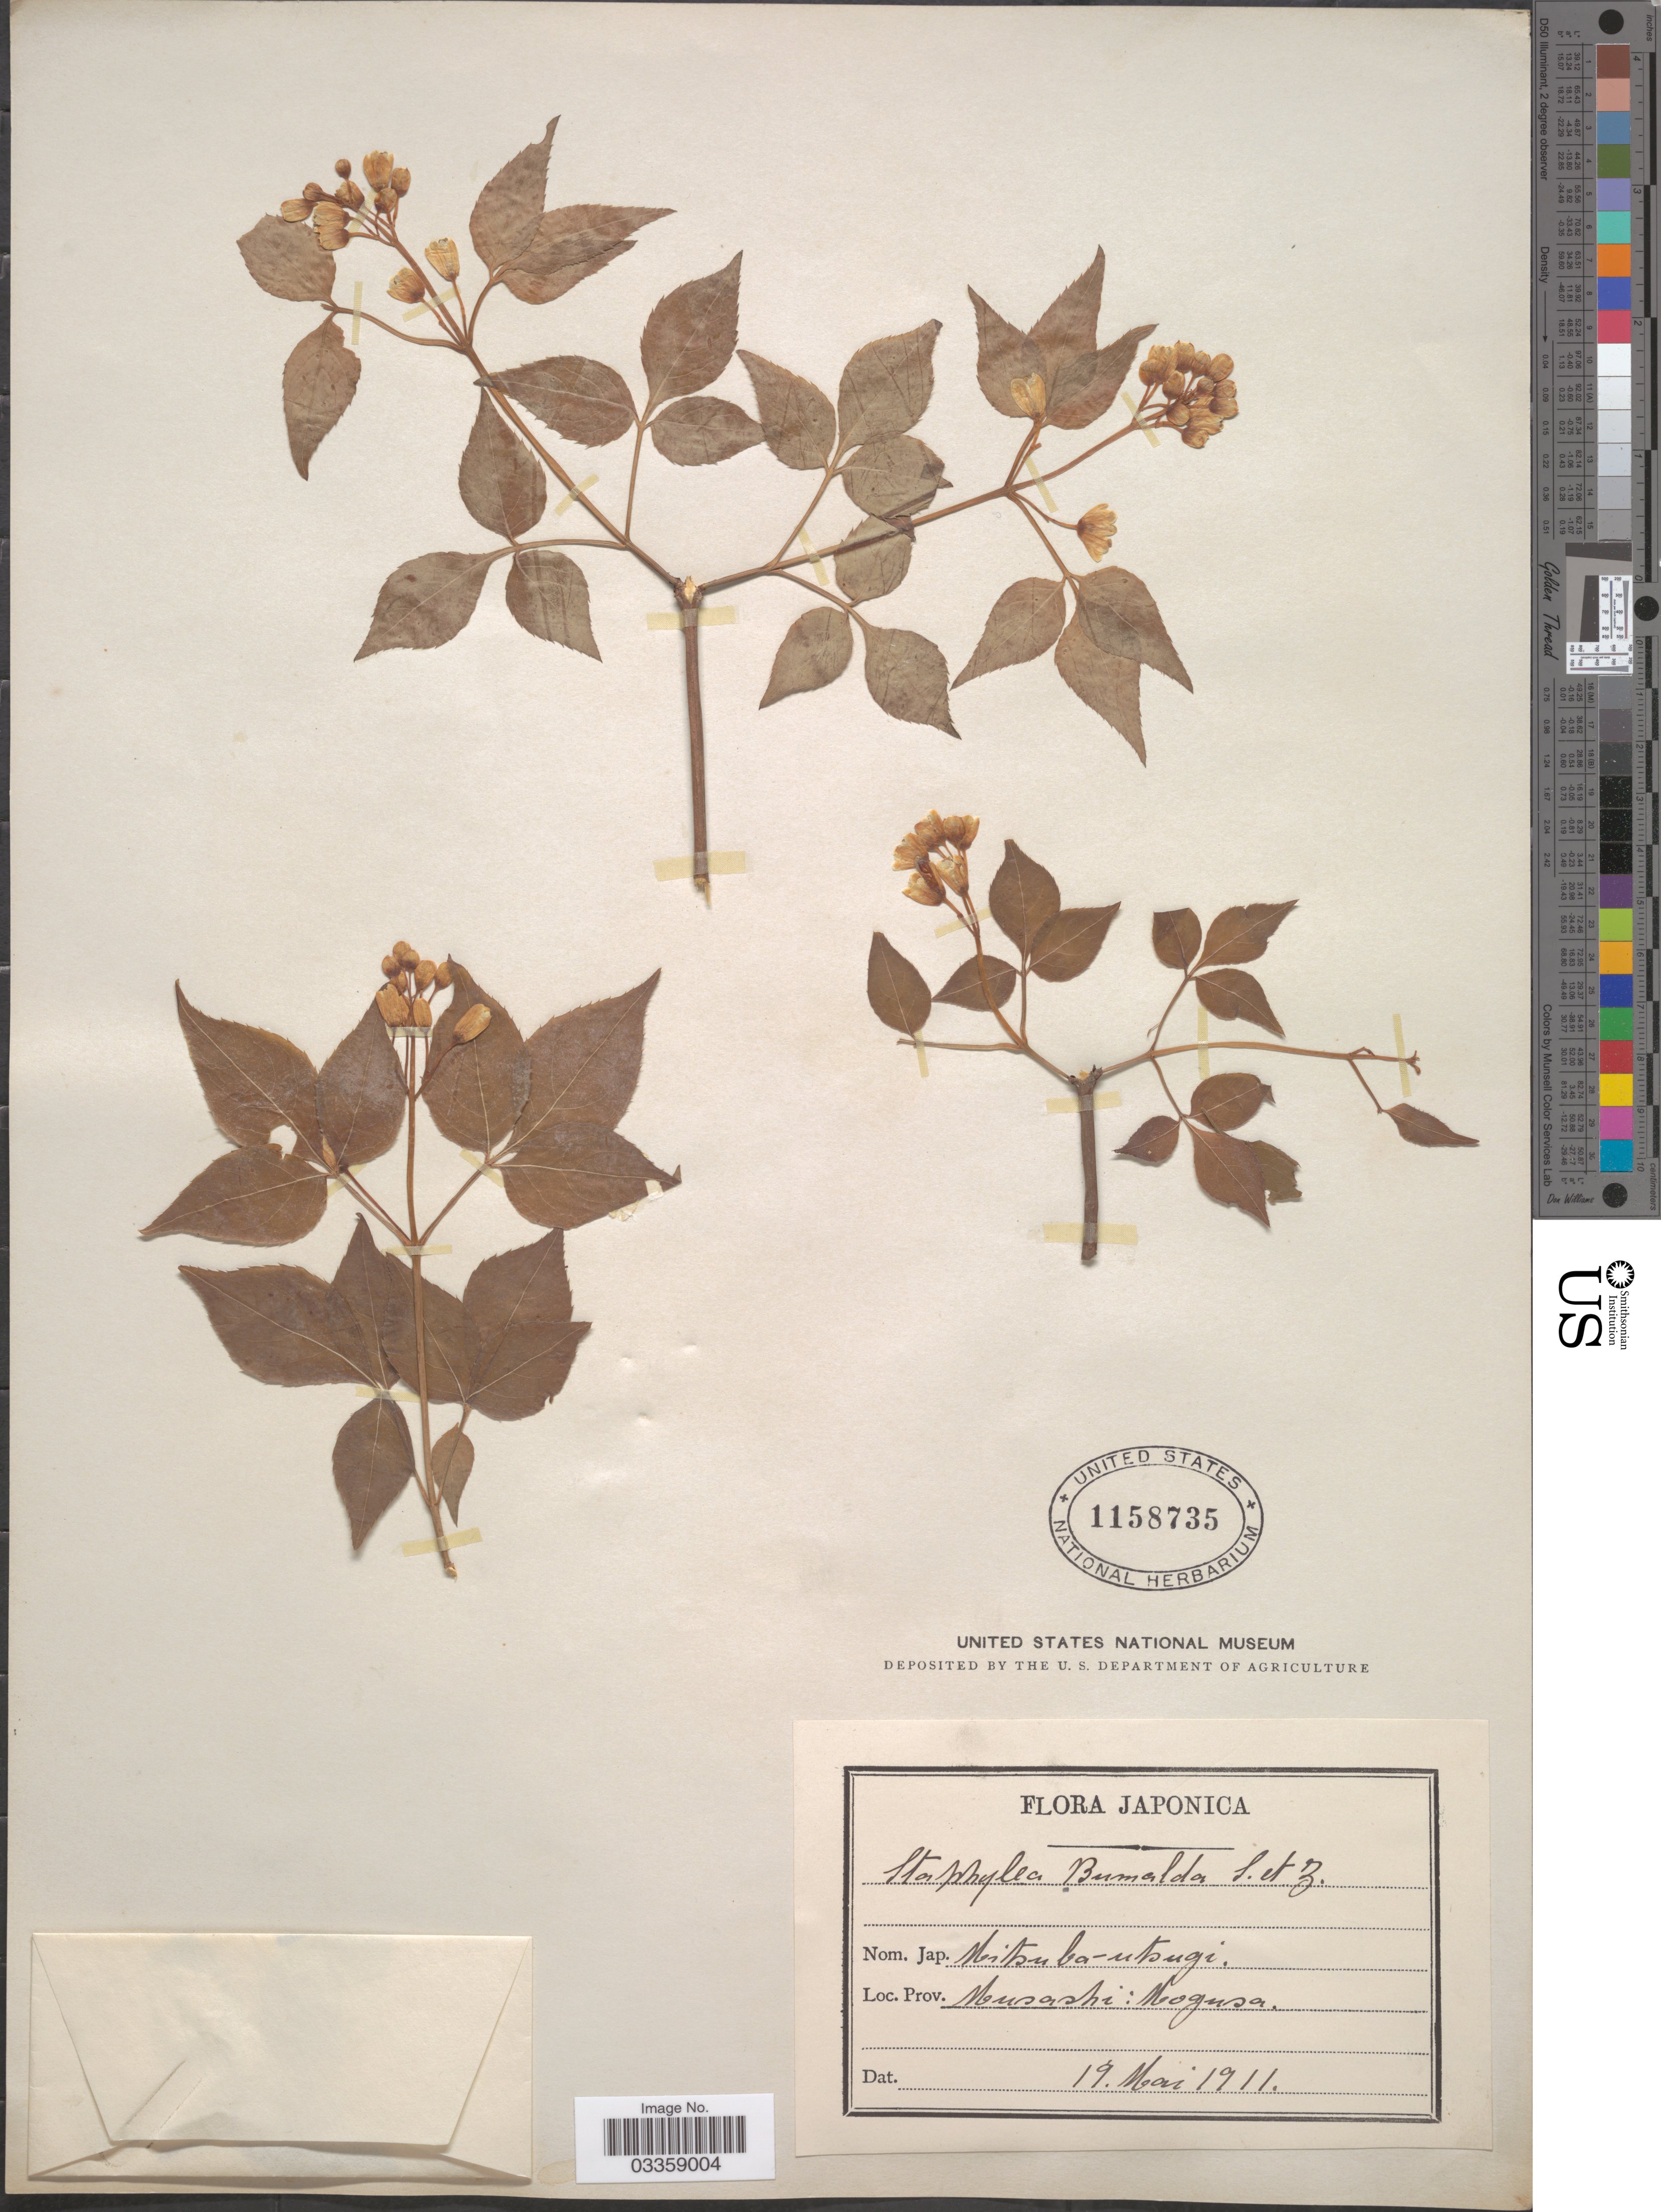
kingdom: Plantae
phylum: Tracheophyta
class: Magnoliopsida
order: Crossosomatales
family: Staphyleaceae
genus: Staphylea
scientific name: Staphylea bumalda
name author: DC.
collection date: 1911-05-19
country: Japan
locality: Prov. Musashi: Mogusa.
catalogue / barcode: US 1158735